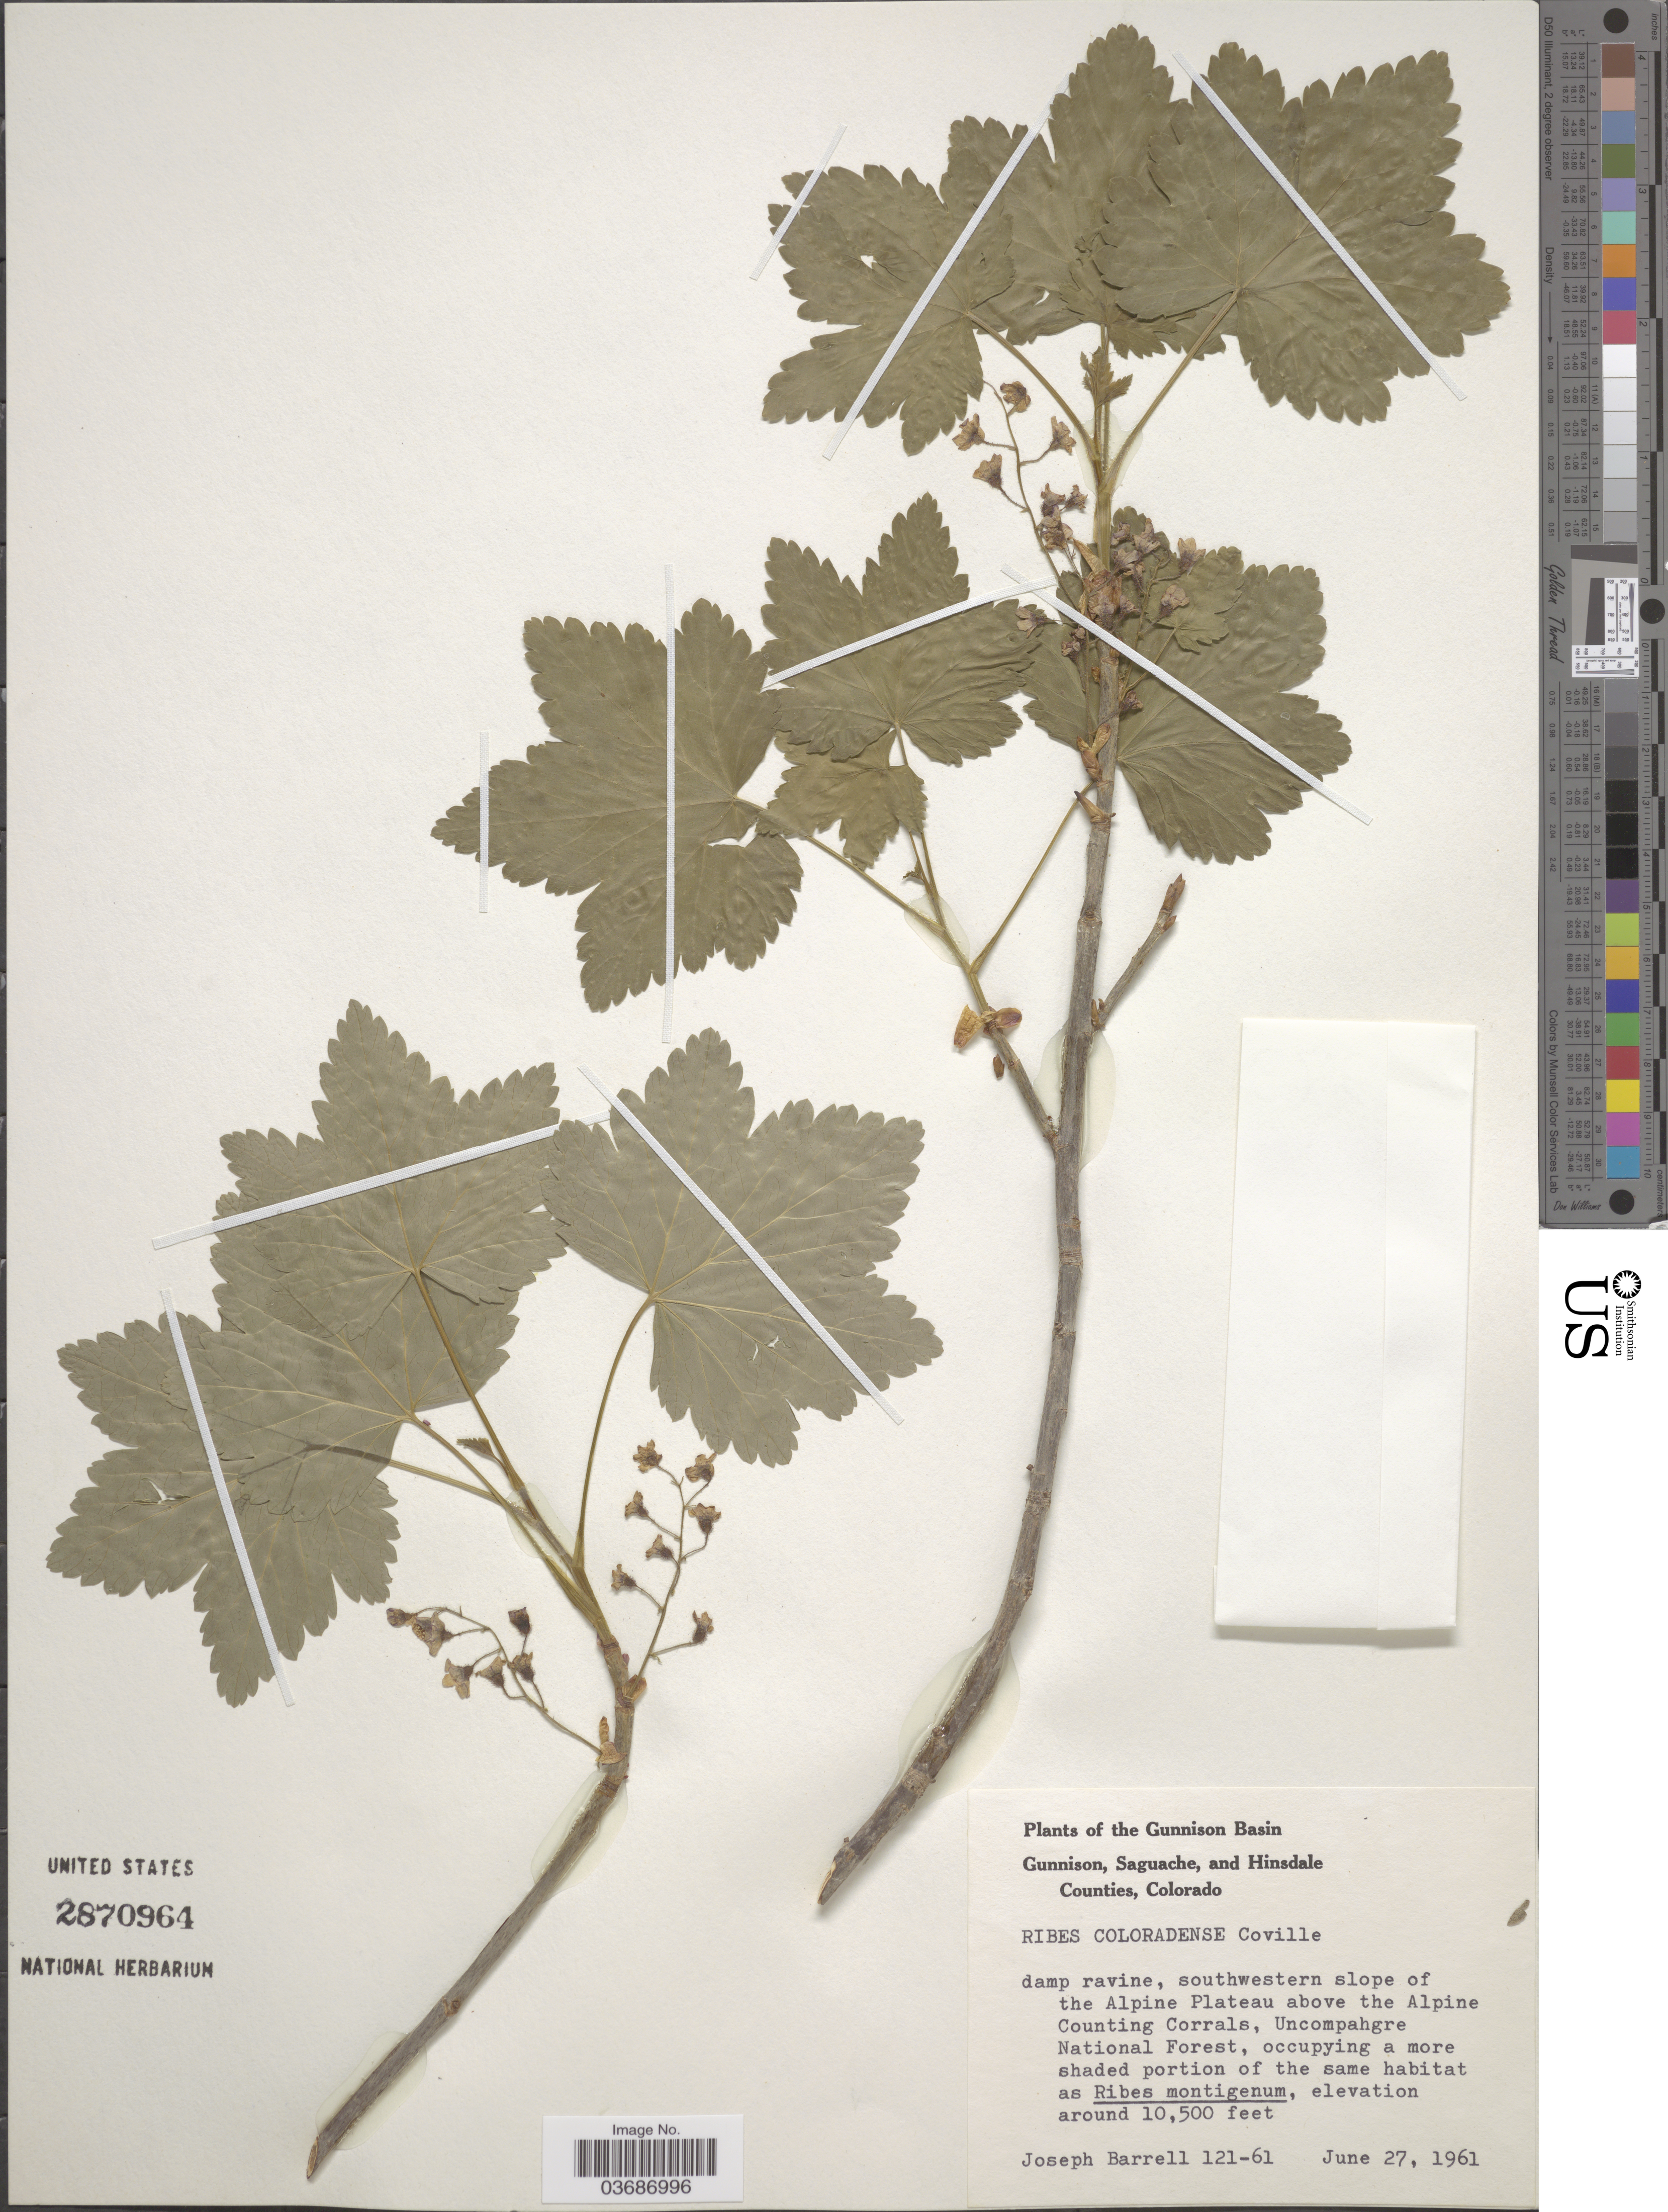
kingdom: Plantae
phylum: Tracheophyta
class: Magnoliopsida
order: Saxifragales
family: Grossulariaceae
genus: Ribes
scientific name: Ribes coloradense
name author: Coville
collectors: J. Barrell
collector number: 121-61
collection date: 1961-06-27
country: United States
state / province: Colorado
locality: The Gunnison Basin. Damp ravine, southwestern slope of the Alpine Plateau above the Alpine Counting Corrals, Uncompahgre National Forest.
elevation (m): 3200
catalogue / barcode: US 2870964